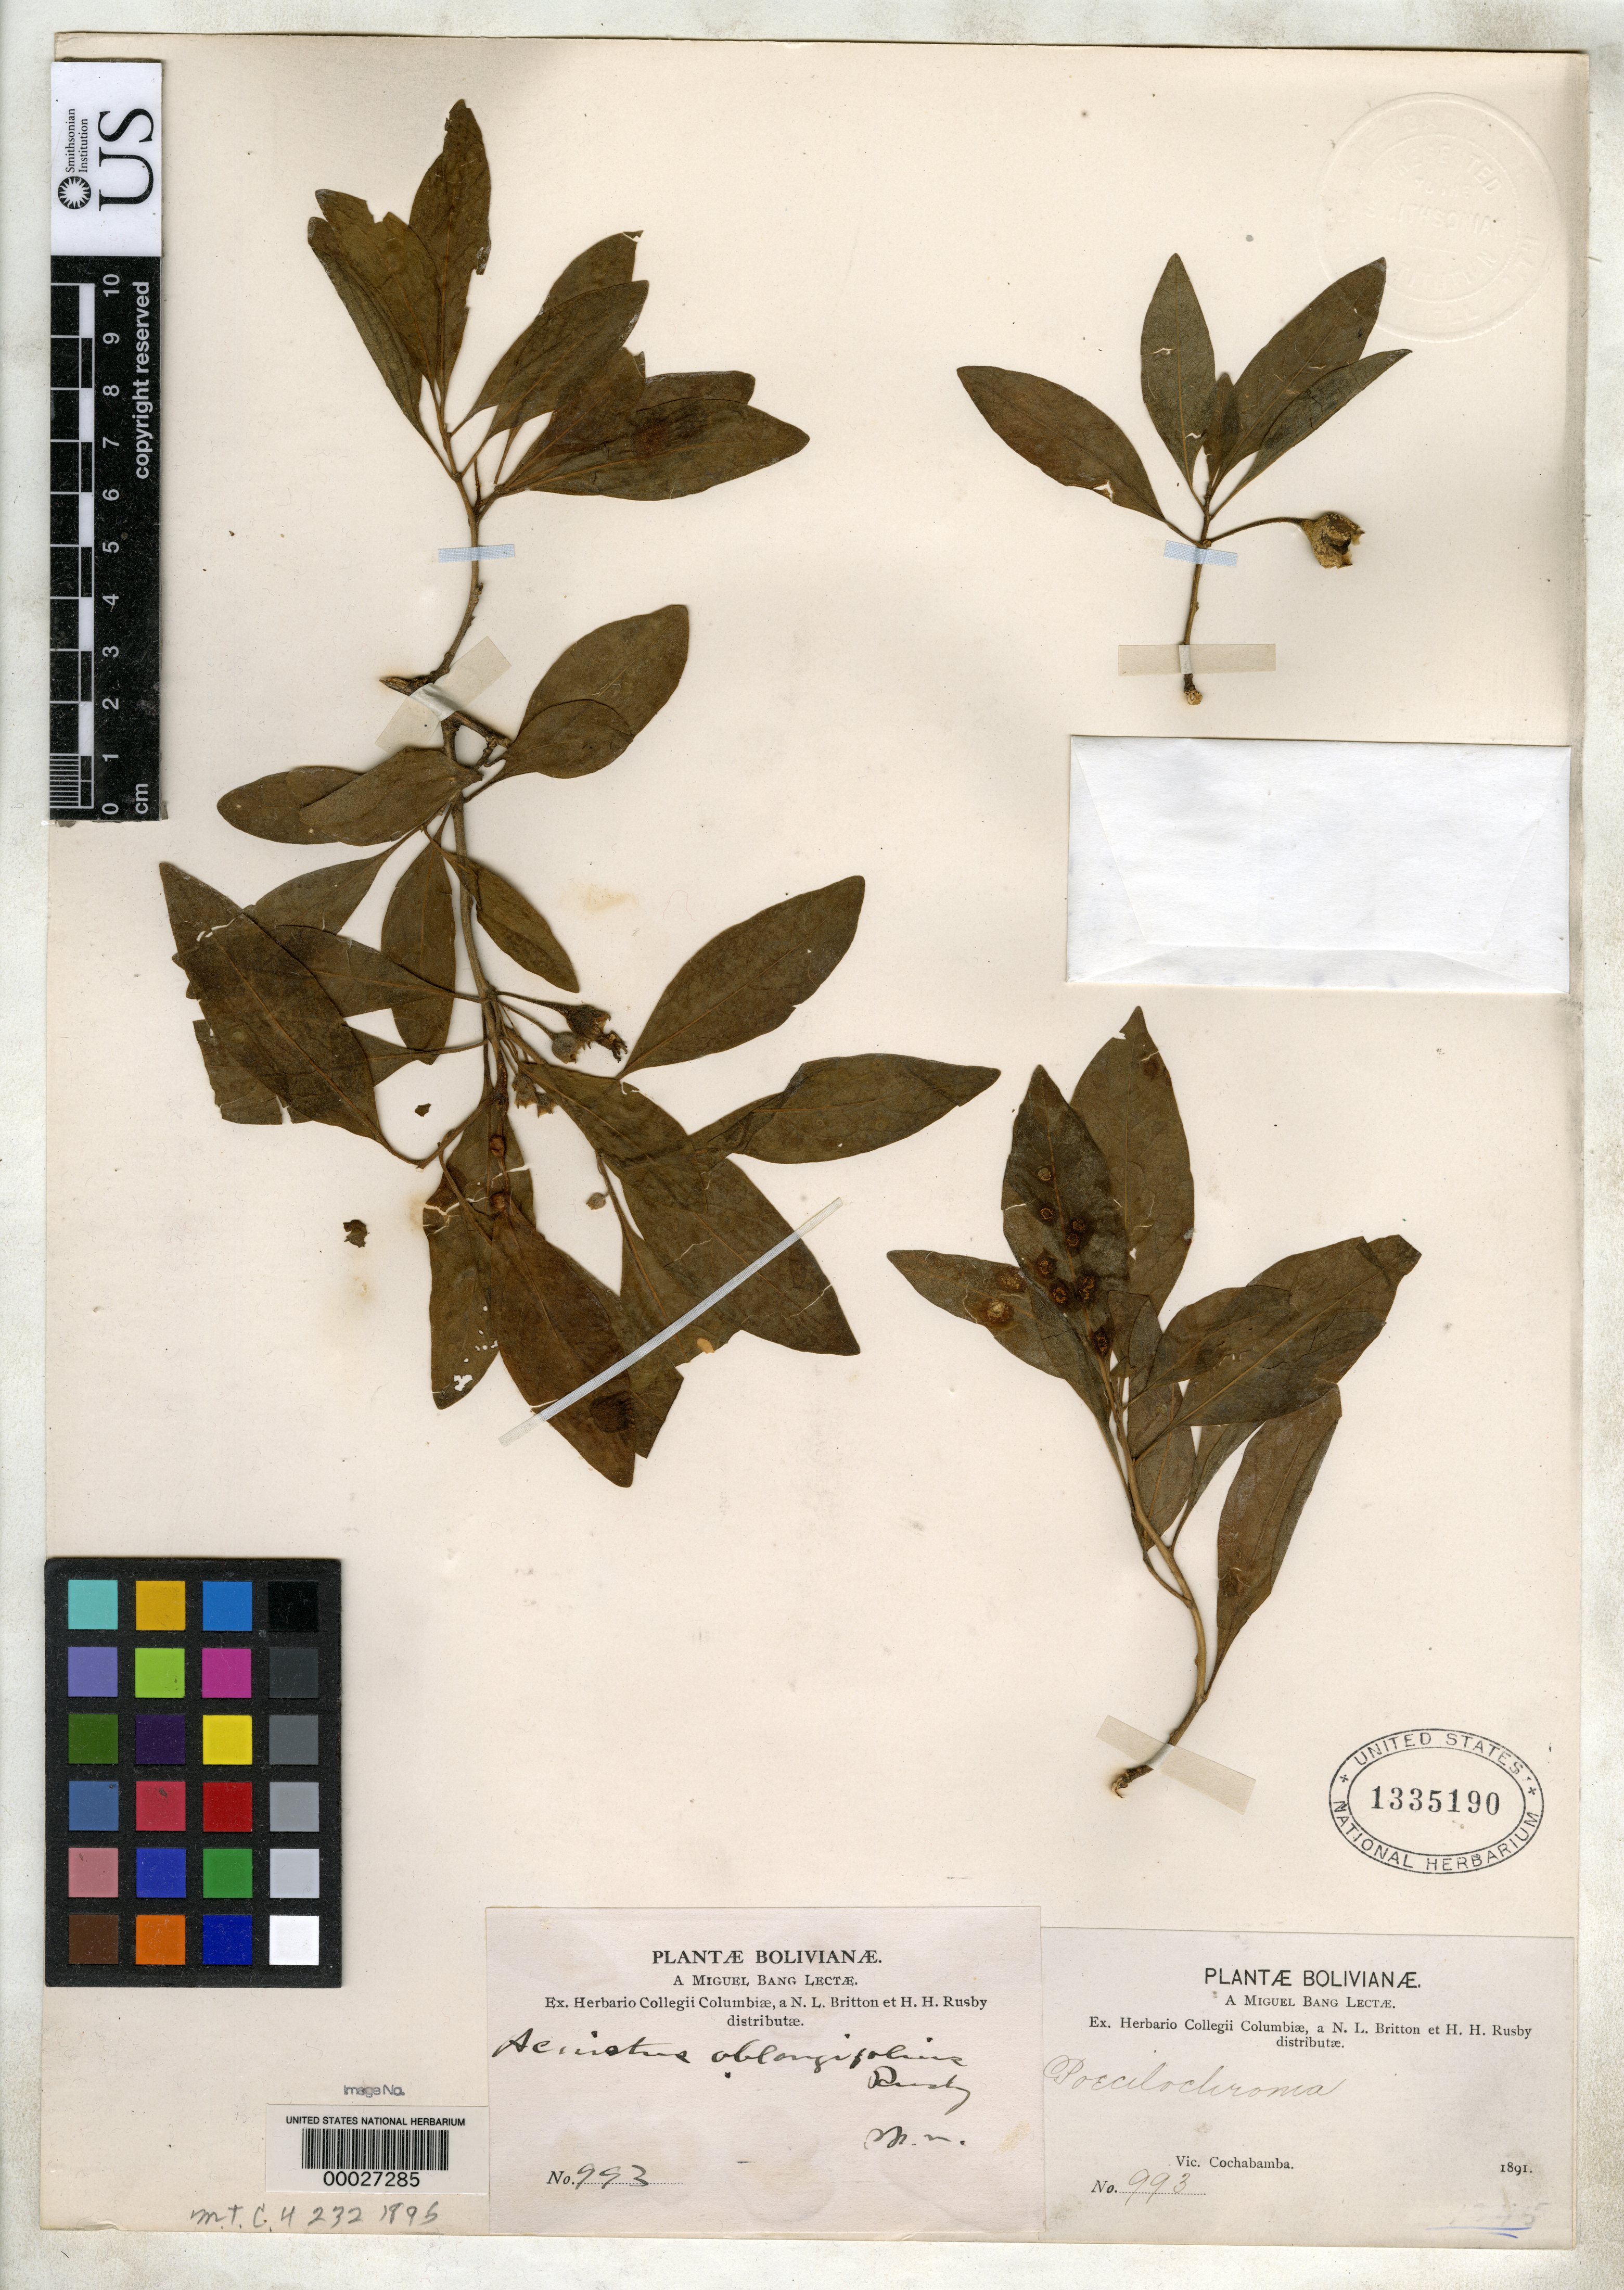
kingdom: Plantae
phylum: Tracheophyta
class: Magnoliopsida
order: Solanales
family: Solanaceae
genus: Acnistus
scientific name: Acnistus oblongifolius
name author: Rusby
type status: Type Collection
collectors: M. Bang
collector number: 993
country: Bolivia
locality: Vicinity Cochabamba.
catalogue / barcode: US 1335190